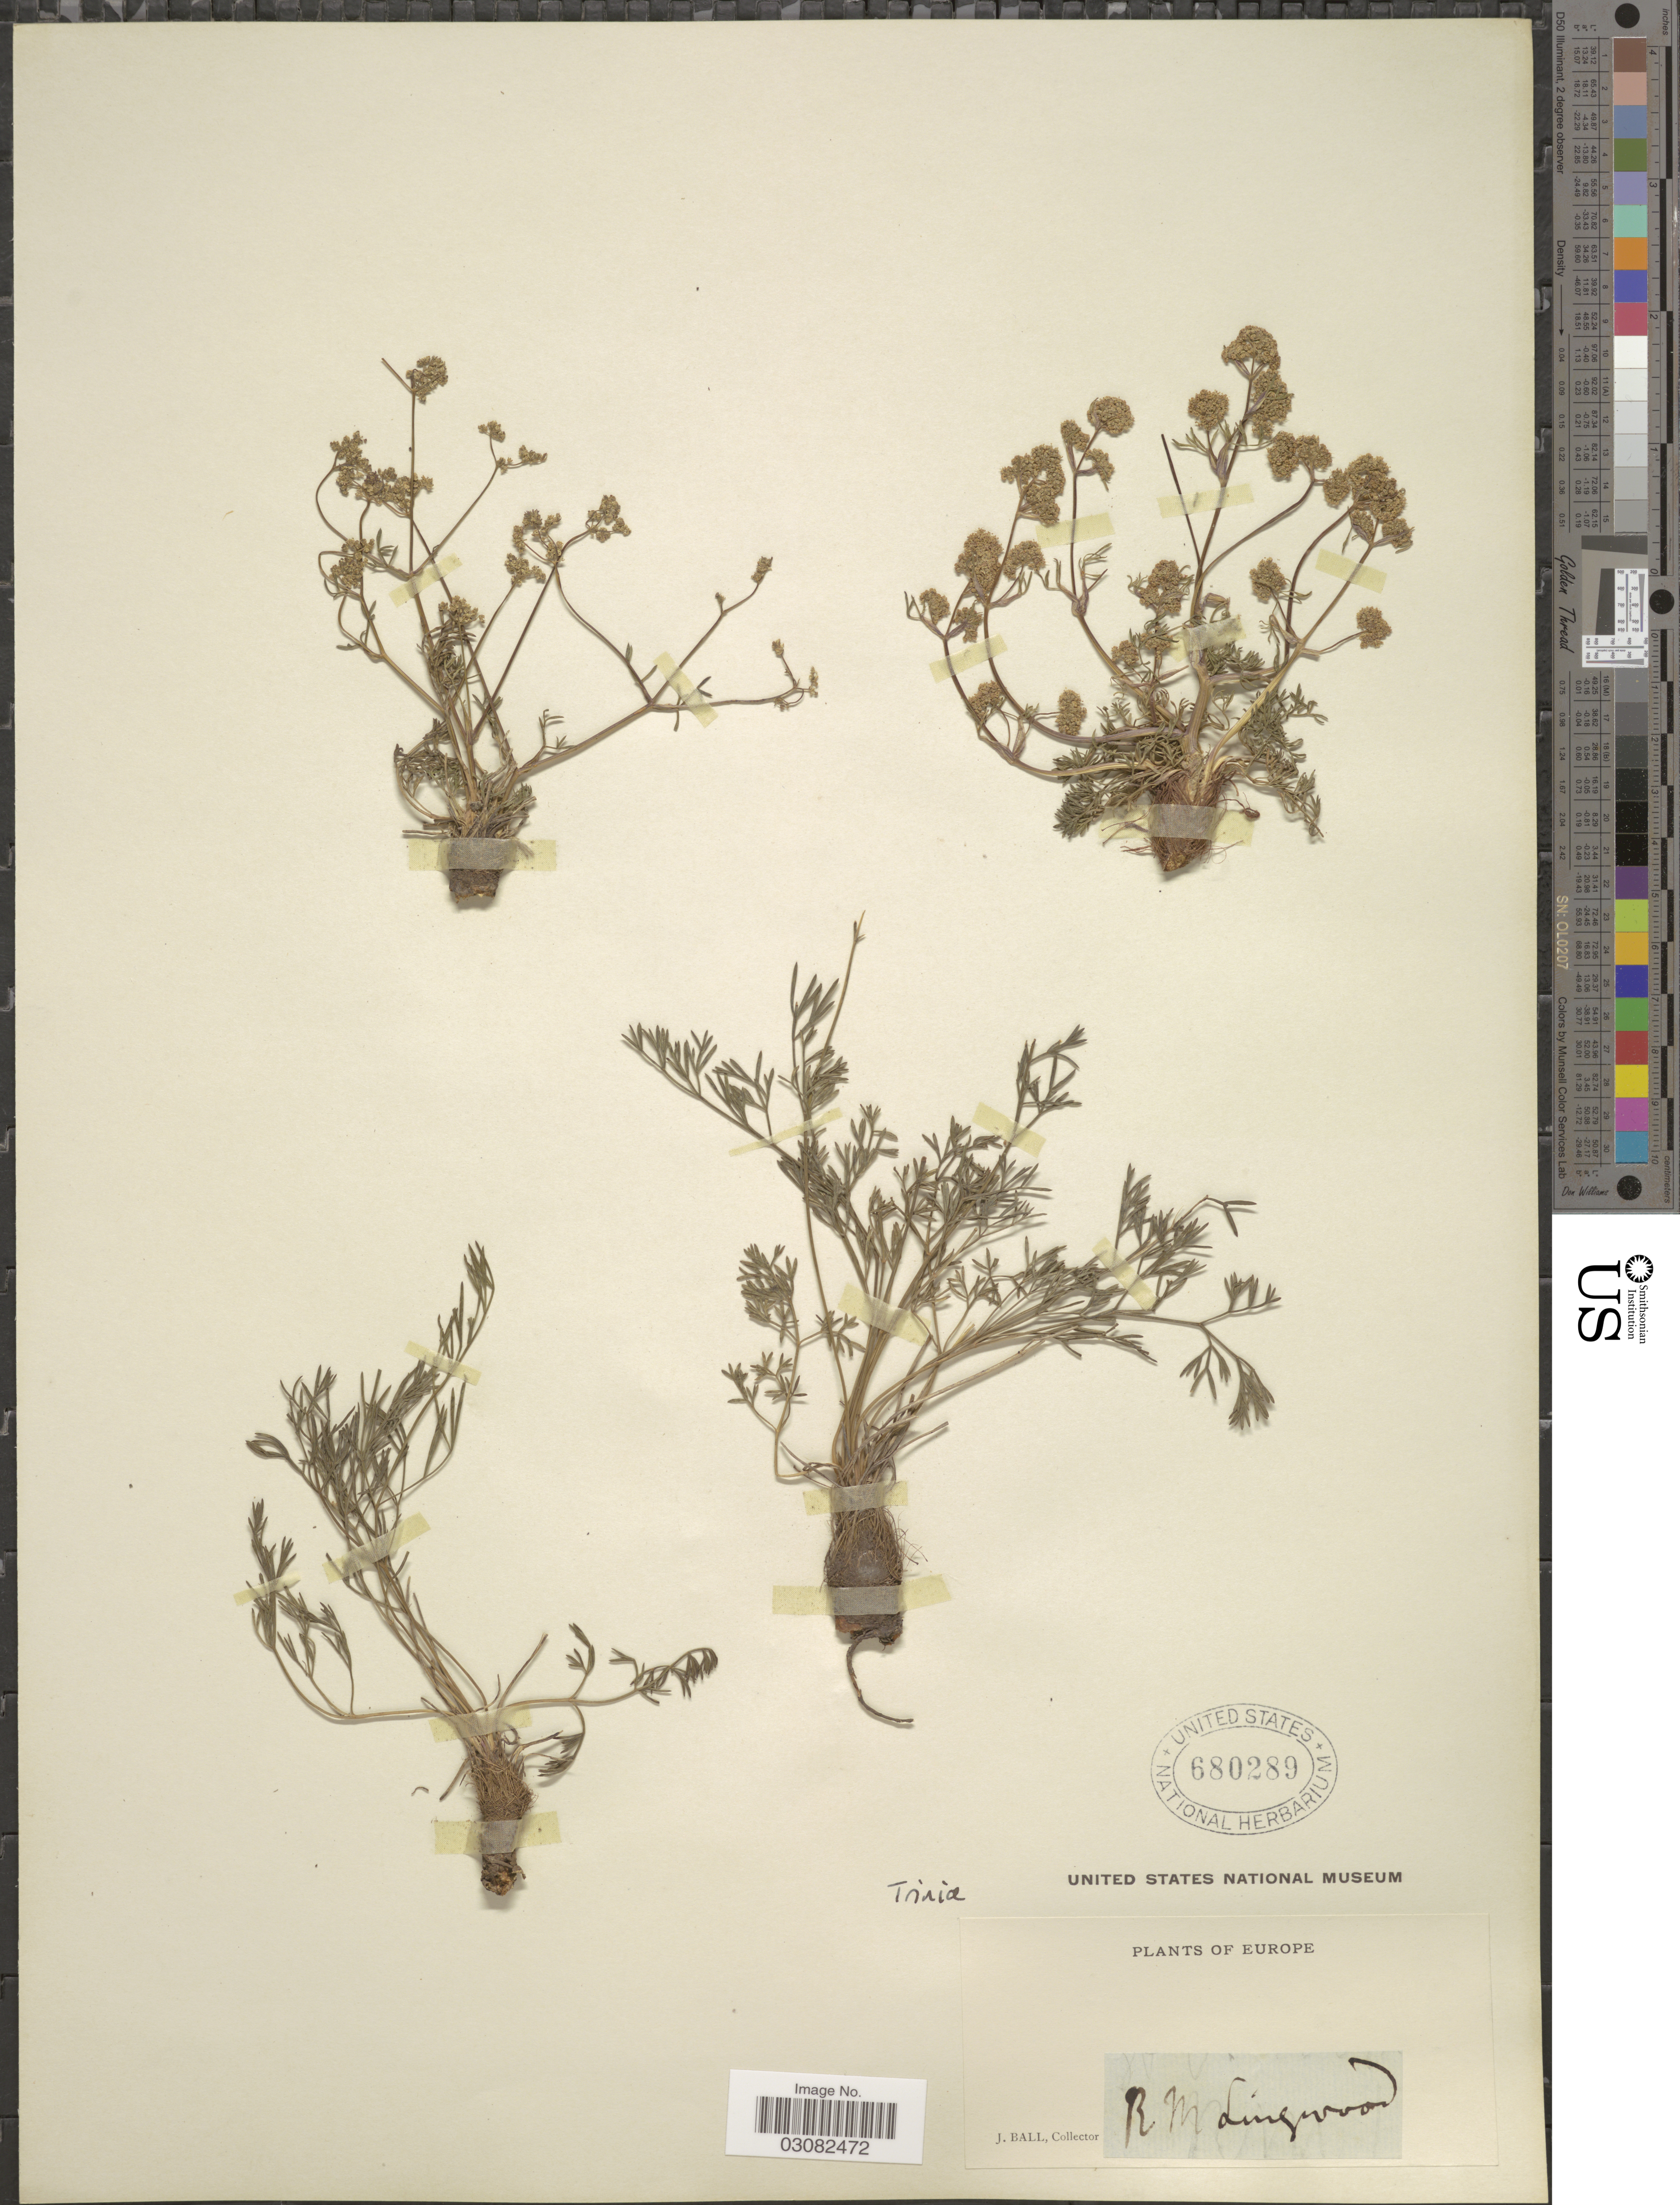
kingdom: Plantae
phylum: Tracheophyta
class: Magnoliopsida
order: Apiales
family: Apiaceae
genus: Trinia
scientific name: Trinia sp.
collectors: J. Ball & R. Lingwood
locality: Europe.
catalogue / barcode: US 680289